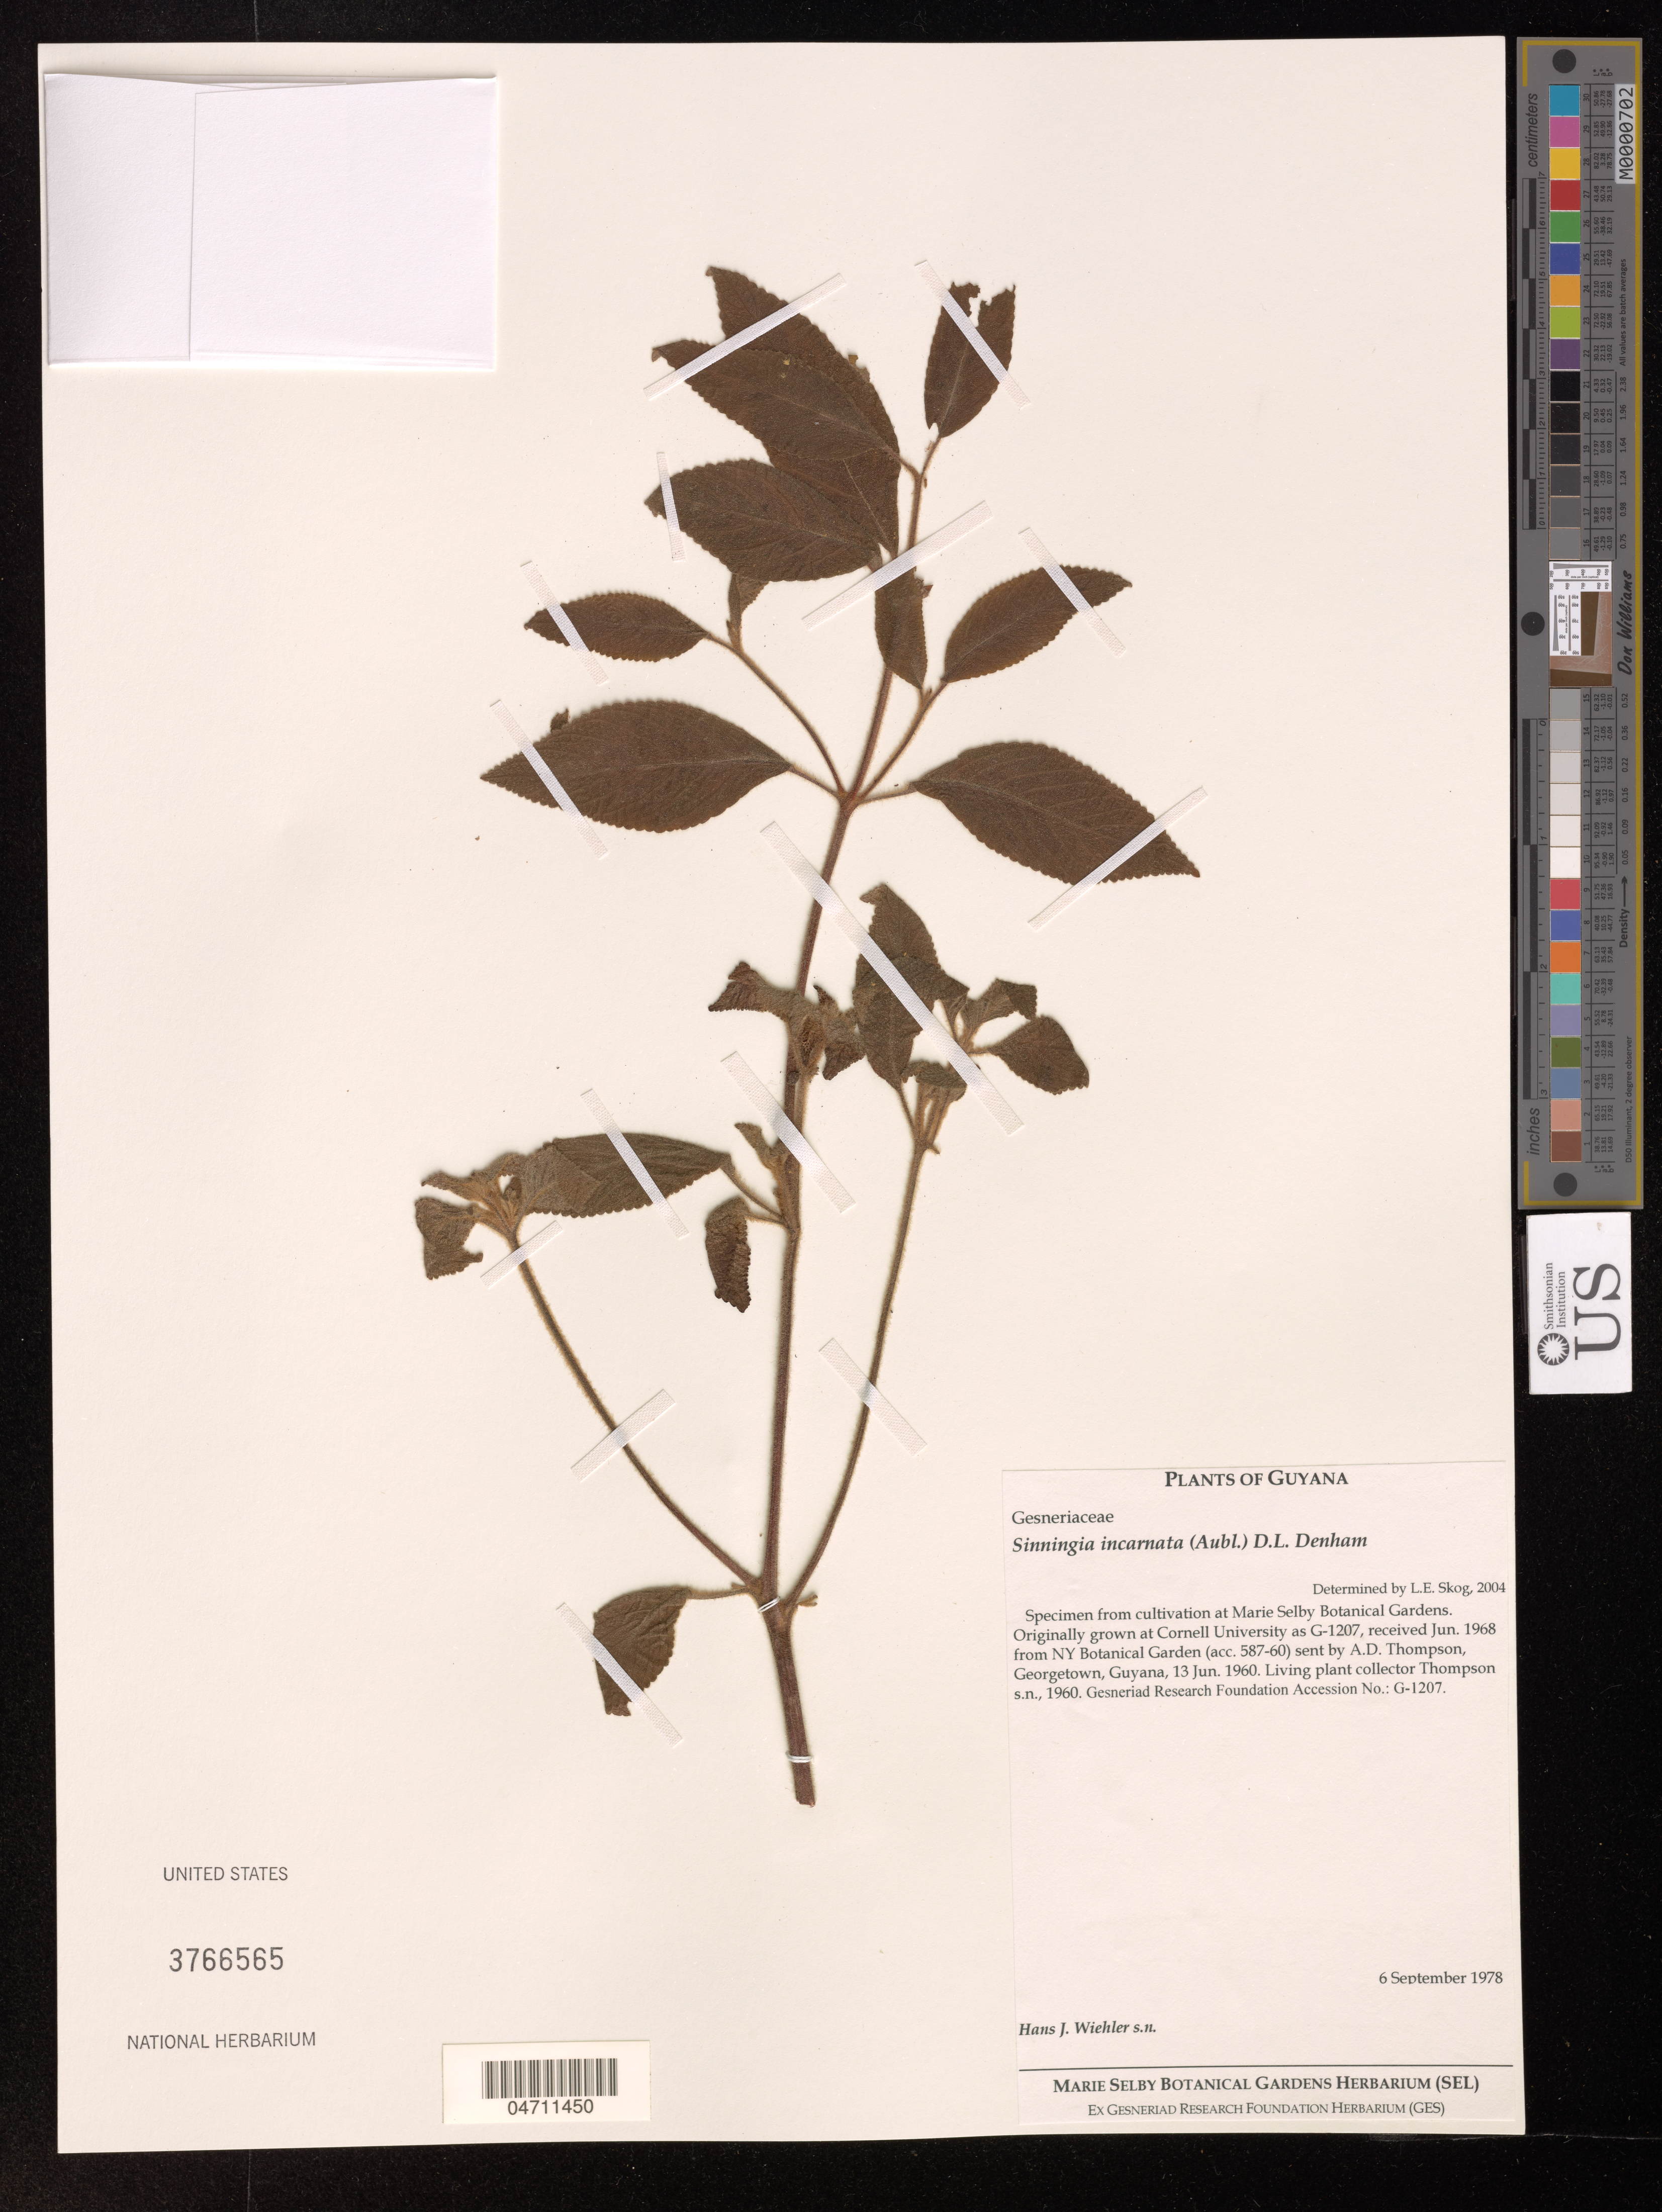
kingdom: Plantae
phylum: Tracheophyta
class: Magnoliopsida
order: Lamiales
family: Gesneriaceae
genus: Sinningia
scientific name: Sinningia incarnata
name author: (Aubl.) D.L. Denham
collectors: H. Wiehler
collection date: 1978-09-06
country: United States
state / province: Florida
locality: Cultivation at Marie Selby Botanical Gardens.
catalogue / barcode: US 3766565